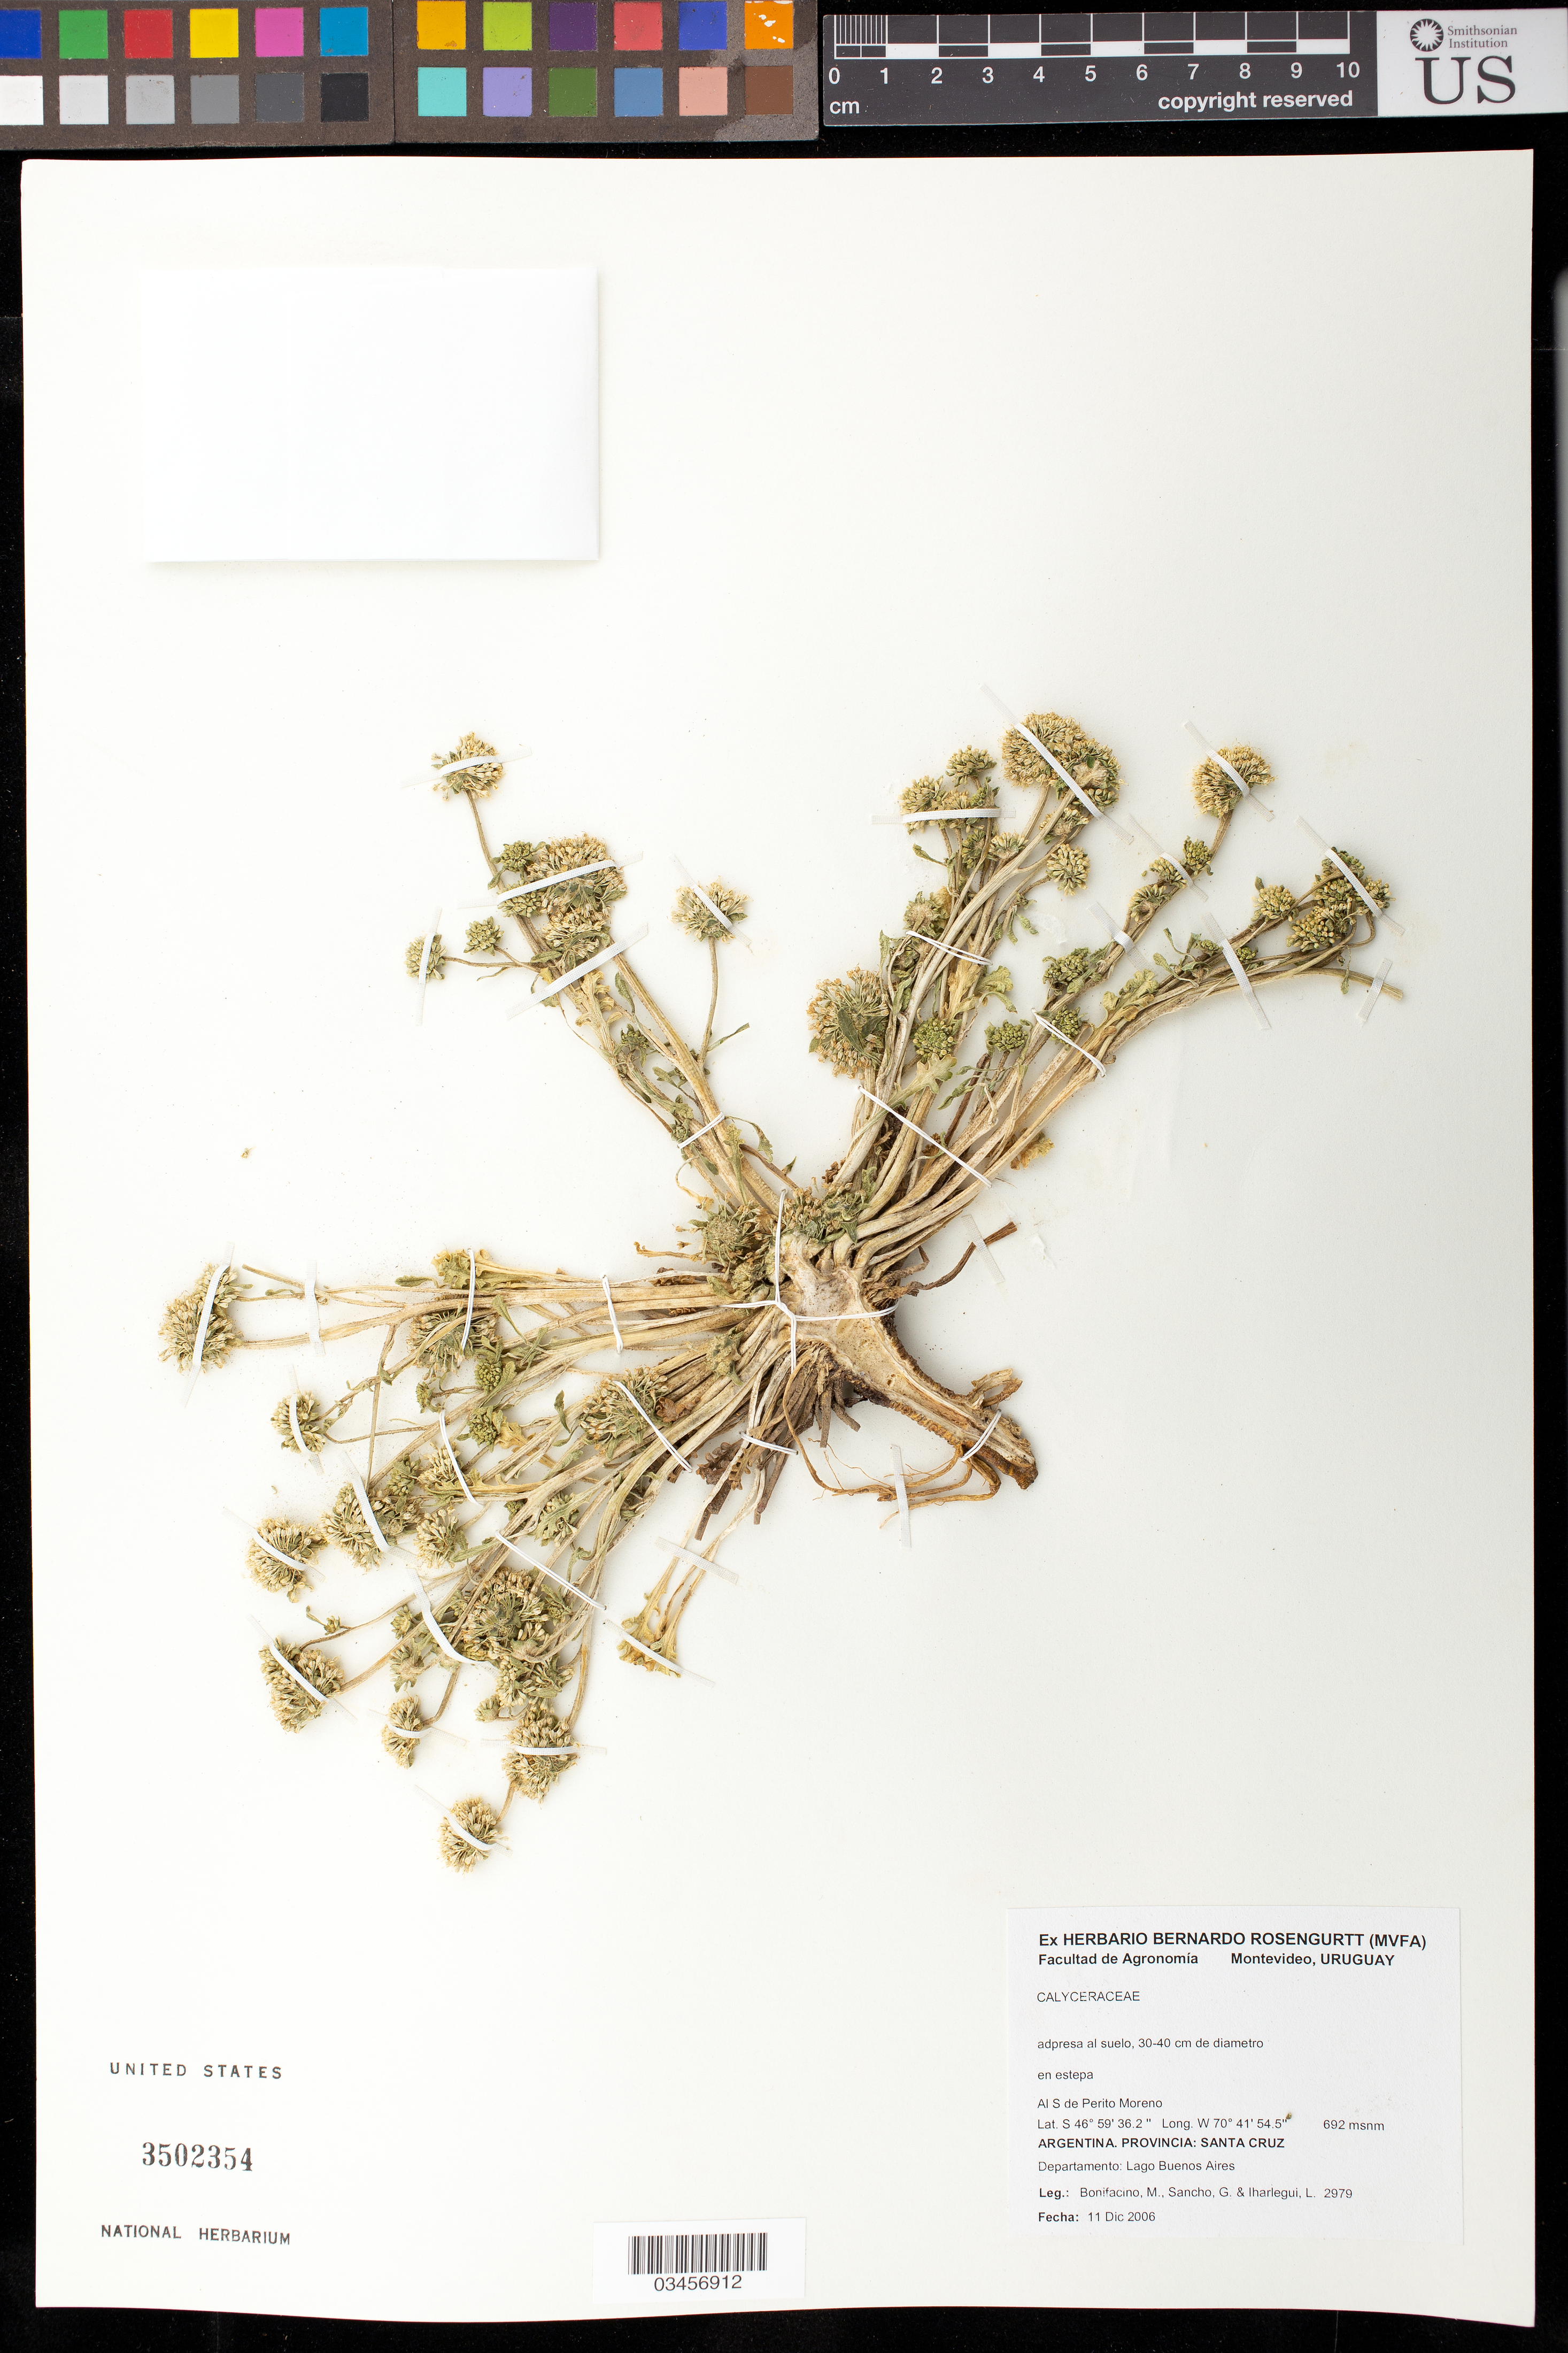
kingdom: Plantae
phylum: Tracheophyta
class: Magnoliopsida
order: Asterales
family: Calyceraceae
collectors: M. Bonifacino, G. Sancho & L. Iharlegui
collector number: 2979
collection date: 2006-12-11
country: Argentina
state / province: Santa Cruz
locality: Departamento Lago Buenos Aires. Al S de Perito Moreno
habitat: En estepa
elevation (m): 692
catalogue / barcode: US 3502354